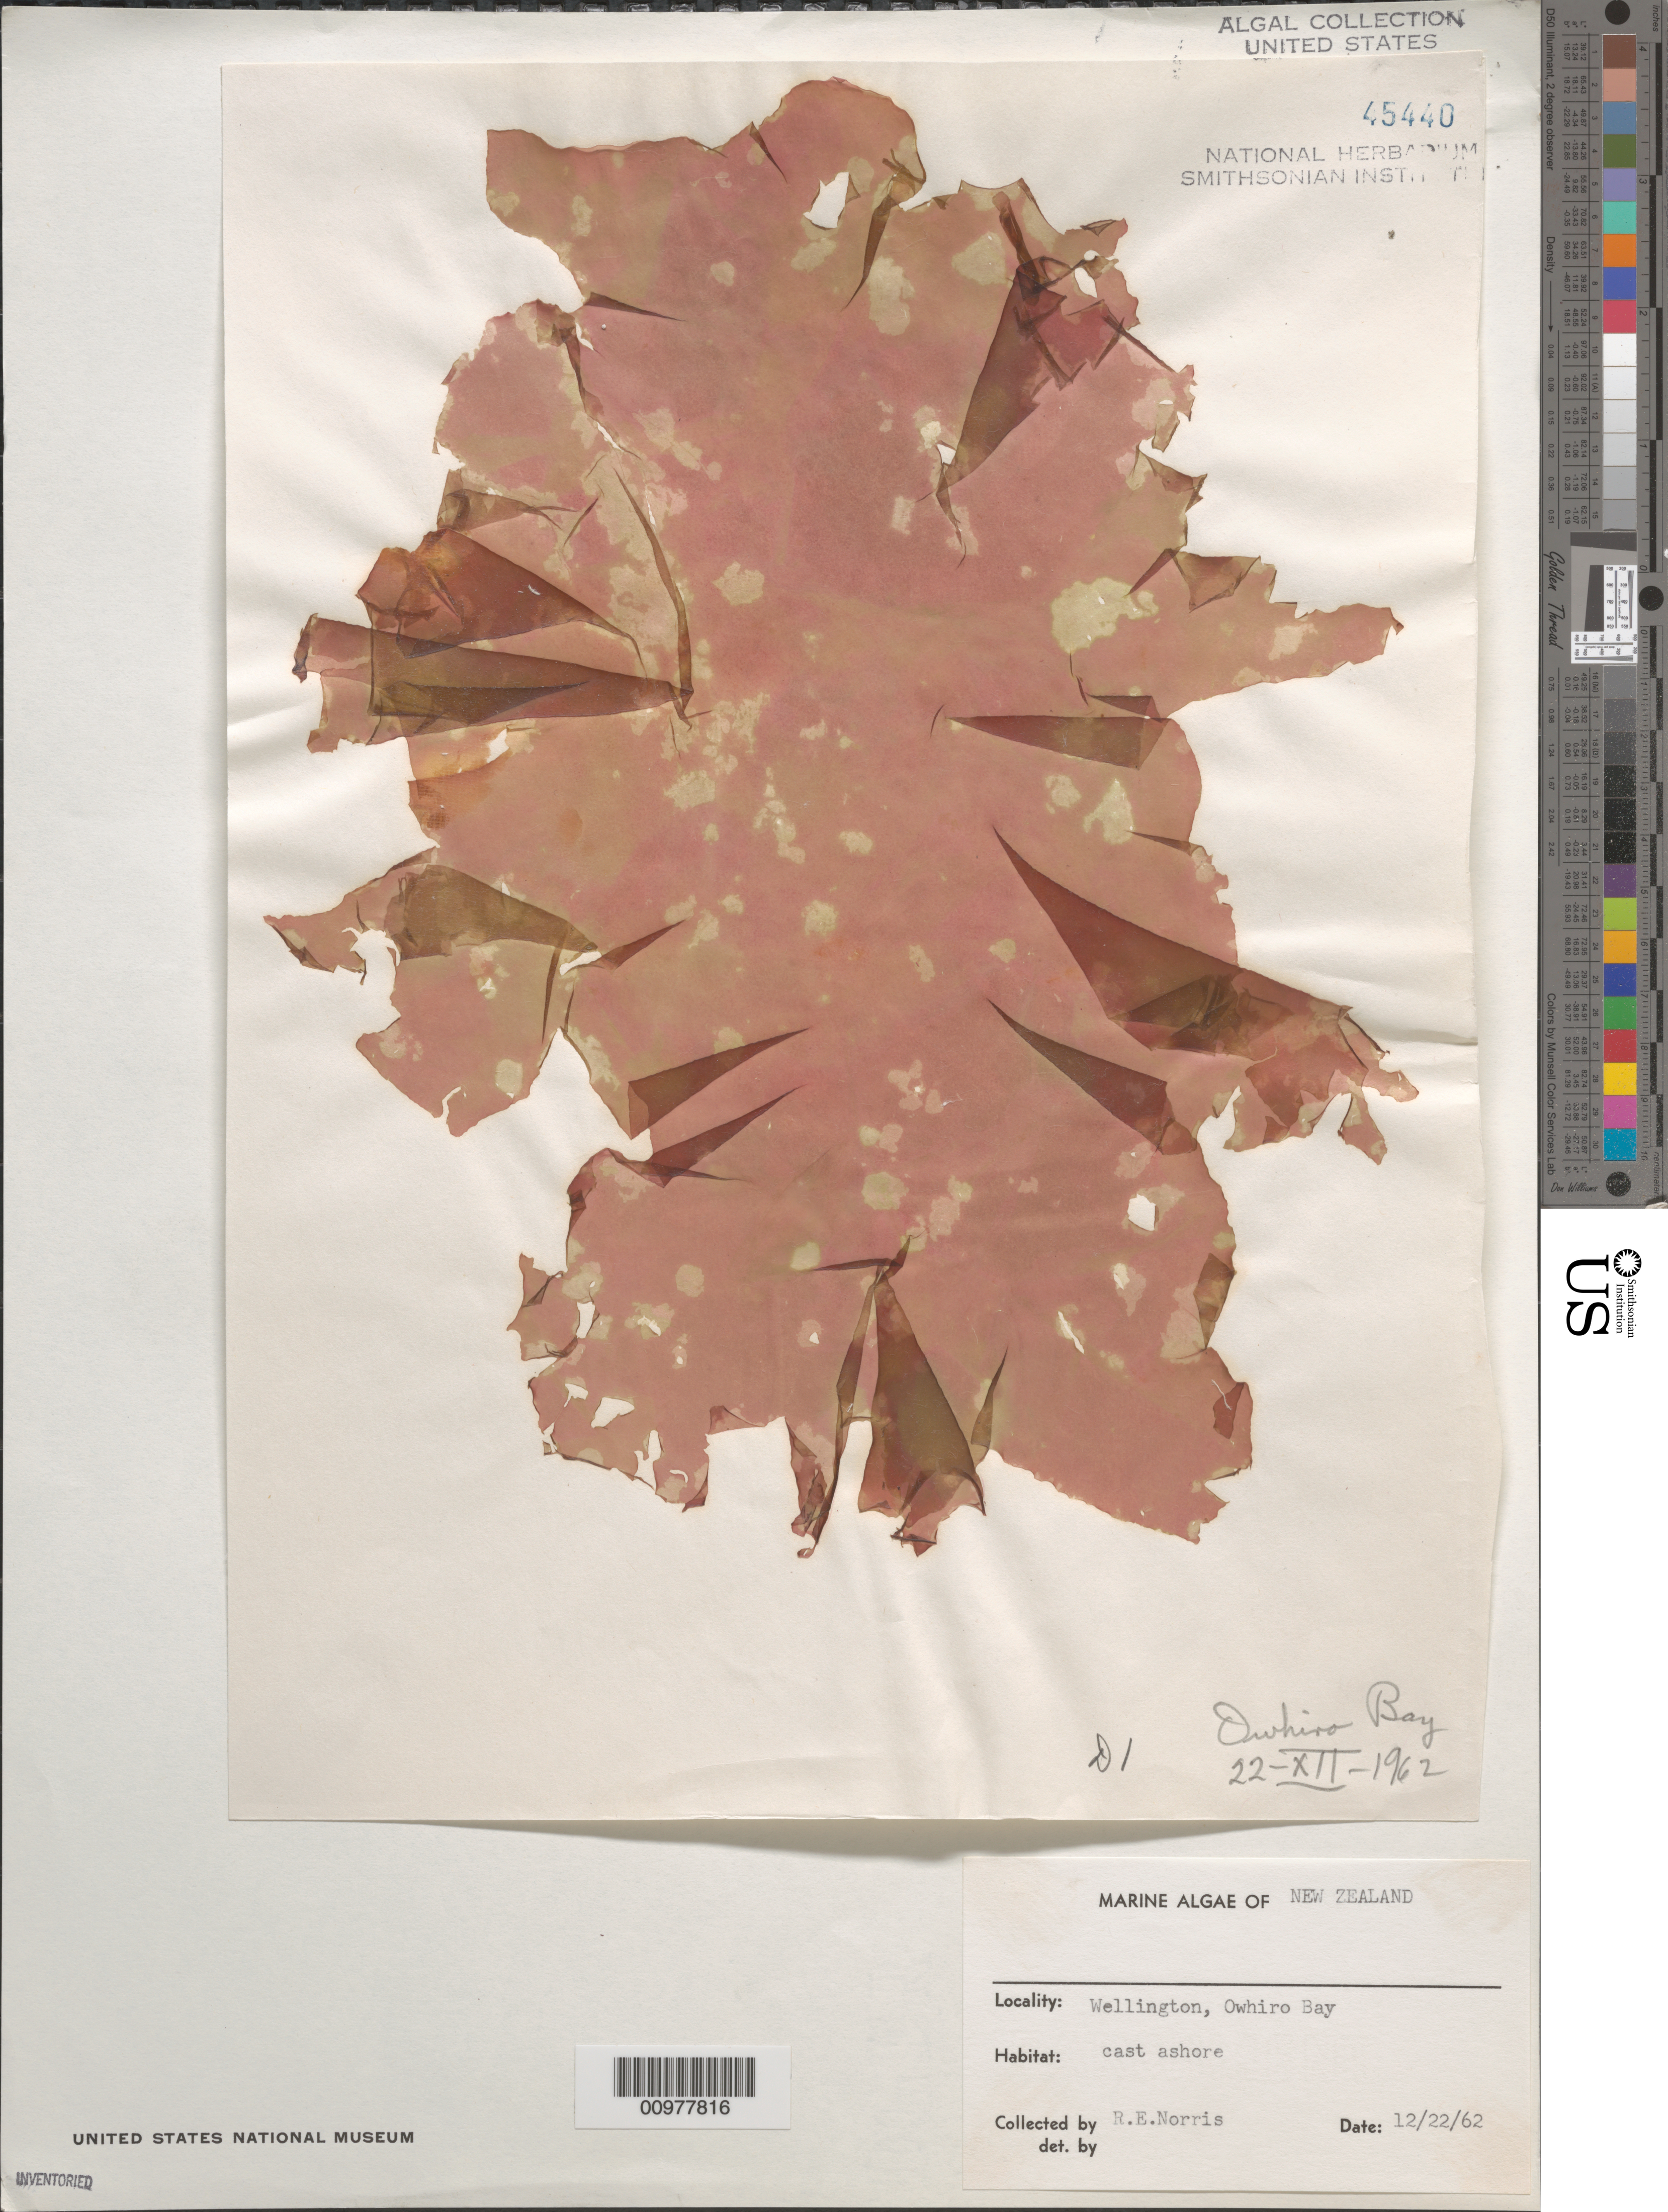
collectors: R. E. Norris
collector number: D-1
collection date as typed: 22 Dec 1962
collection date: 1962-12-22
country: New Zealand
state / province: Wellington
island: North Island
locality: Wellington, Owhiro Bay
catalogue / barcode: US 45440